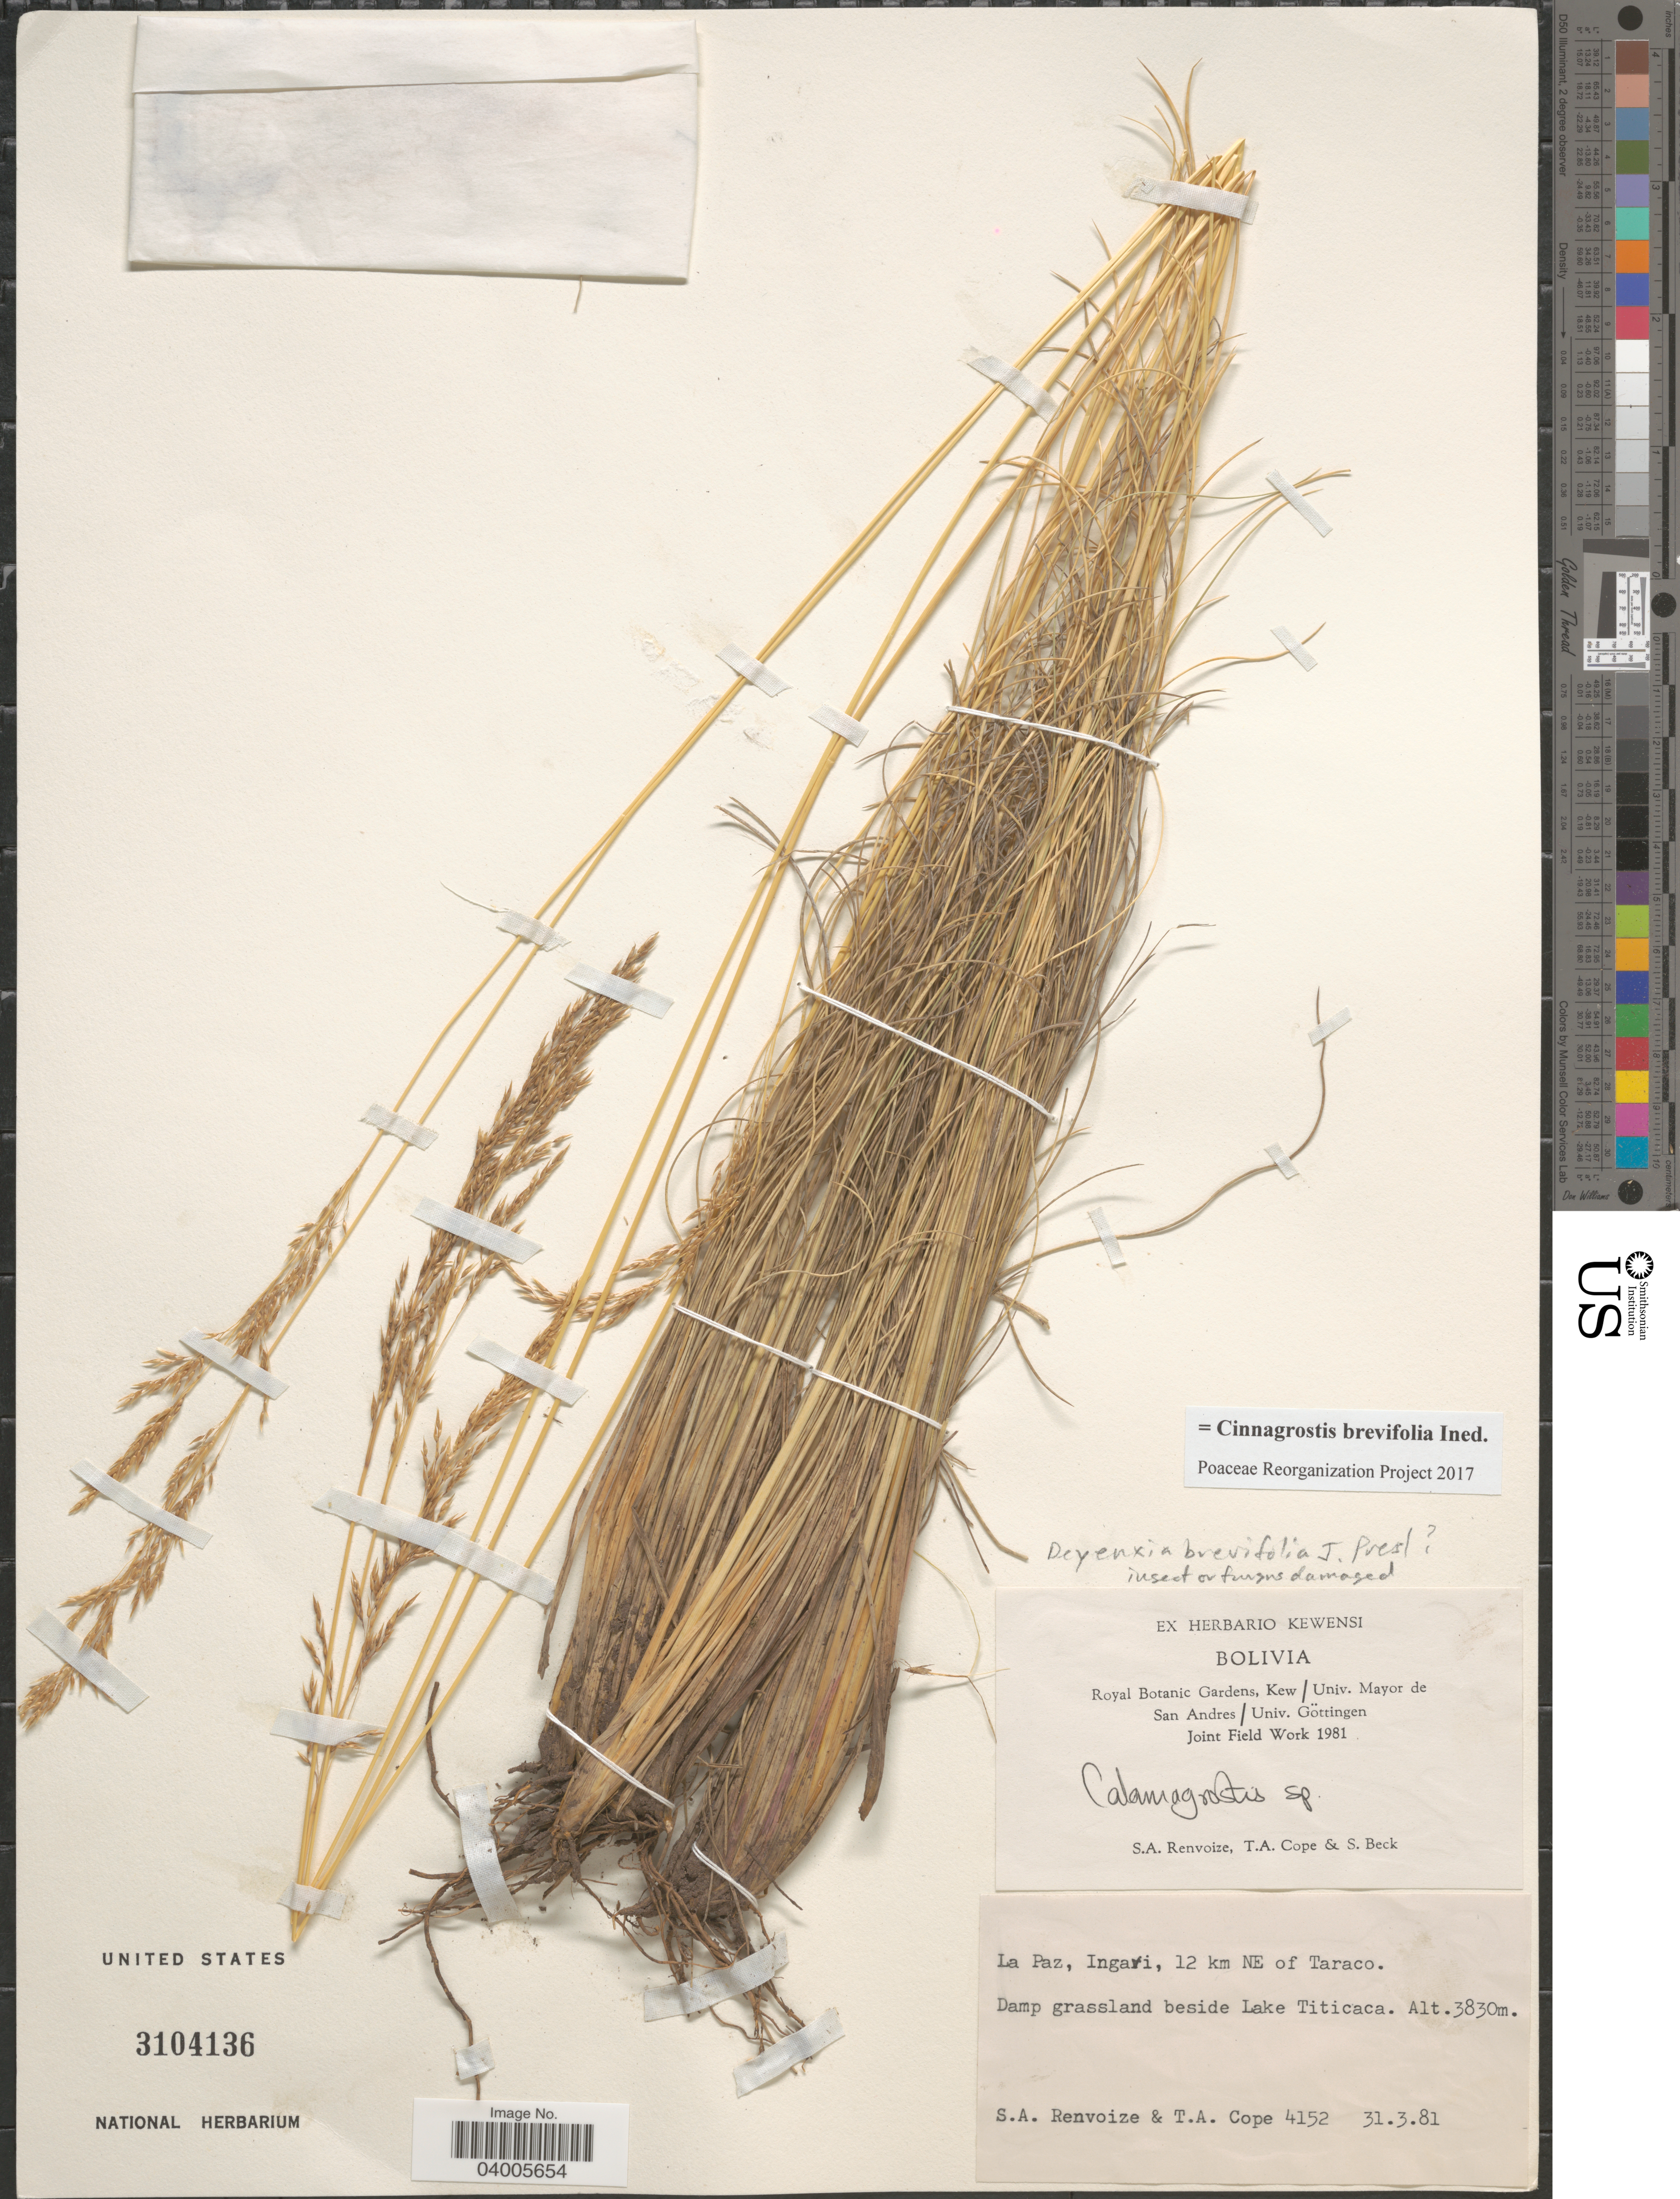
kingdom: Plantae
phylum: Tracheophyta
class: Liliopsida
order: Poales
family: Poaceae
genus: Cinnagrostis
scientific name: Cinnagrostis brevifolia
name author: (J. Presl) P.M. Peterson et al.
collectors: S. A. Renvoize, T. A. Cope & S. G. Beck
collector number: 4152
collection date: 1981-03-31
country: Bolivia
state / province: La Paz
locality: Ingavi, 12 km NE of Taraco. Damp grassland beside Lake Titicaca.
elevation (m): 3830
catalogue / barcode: US 3104136